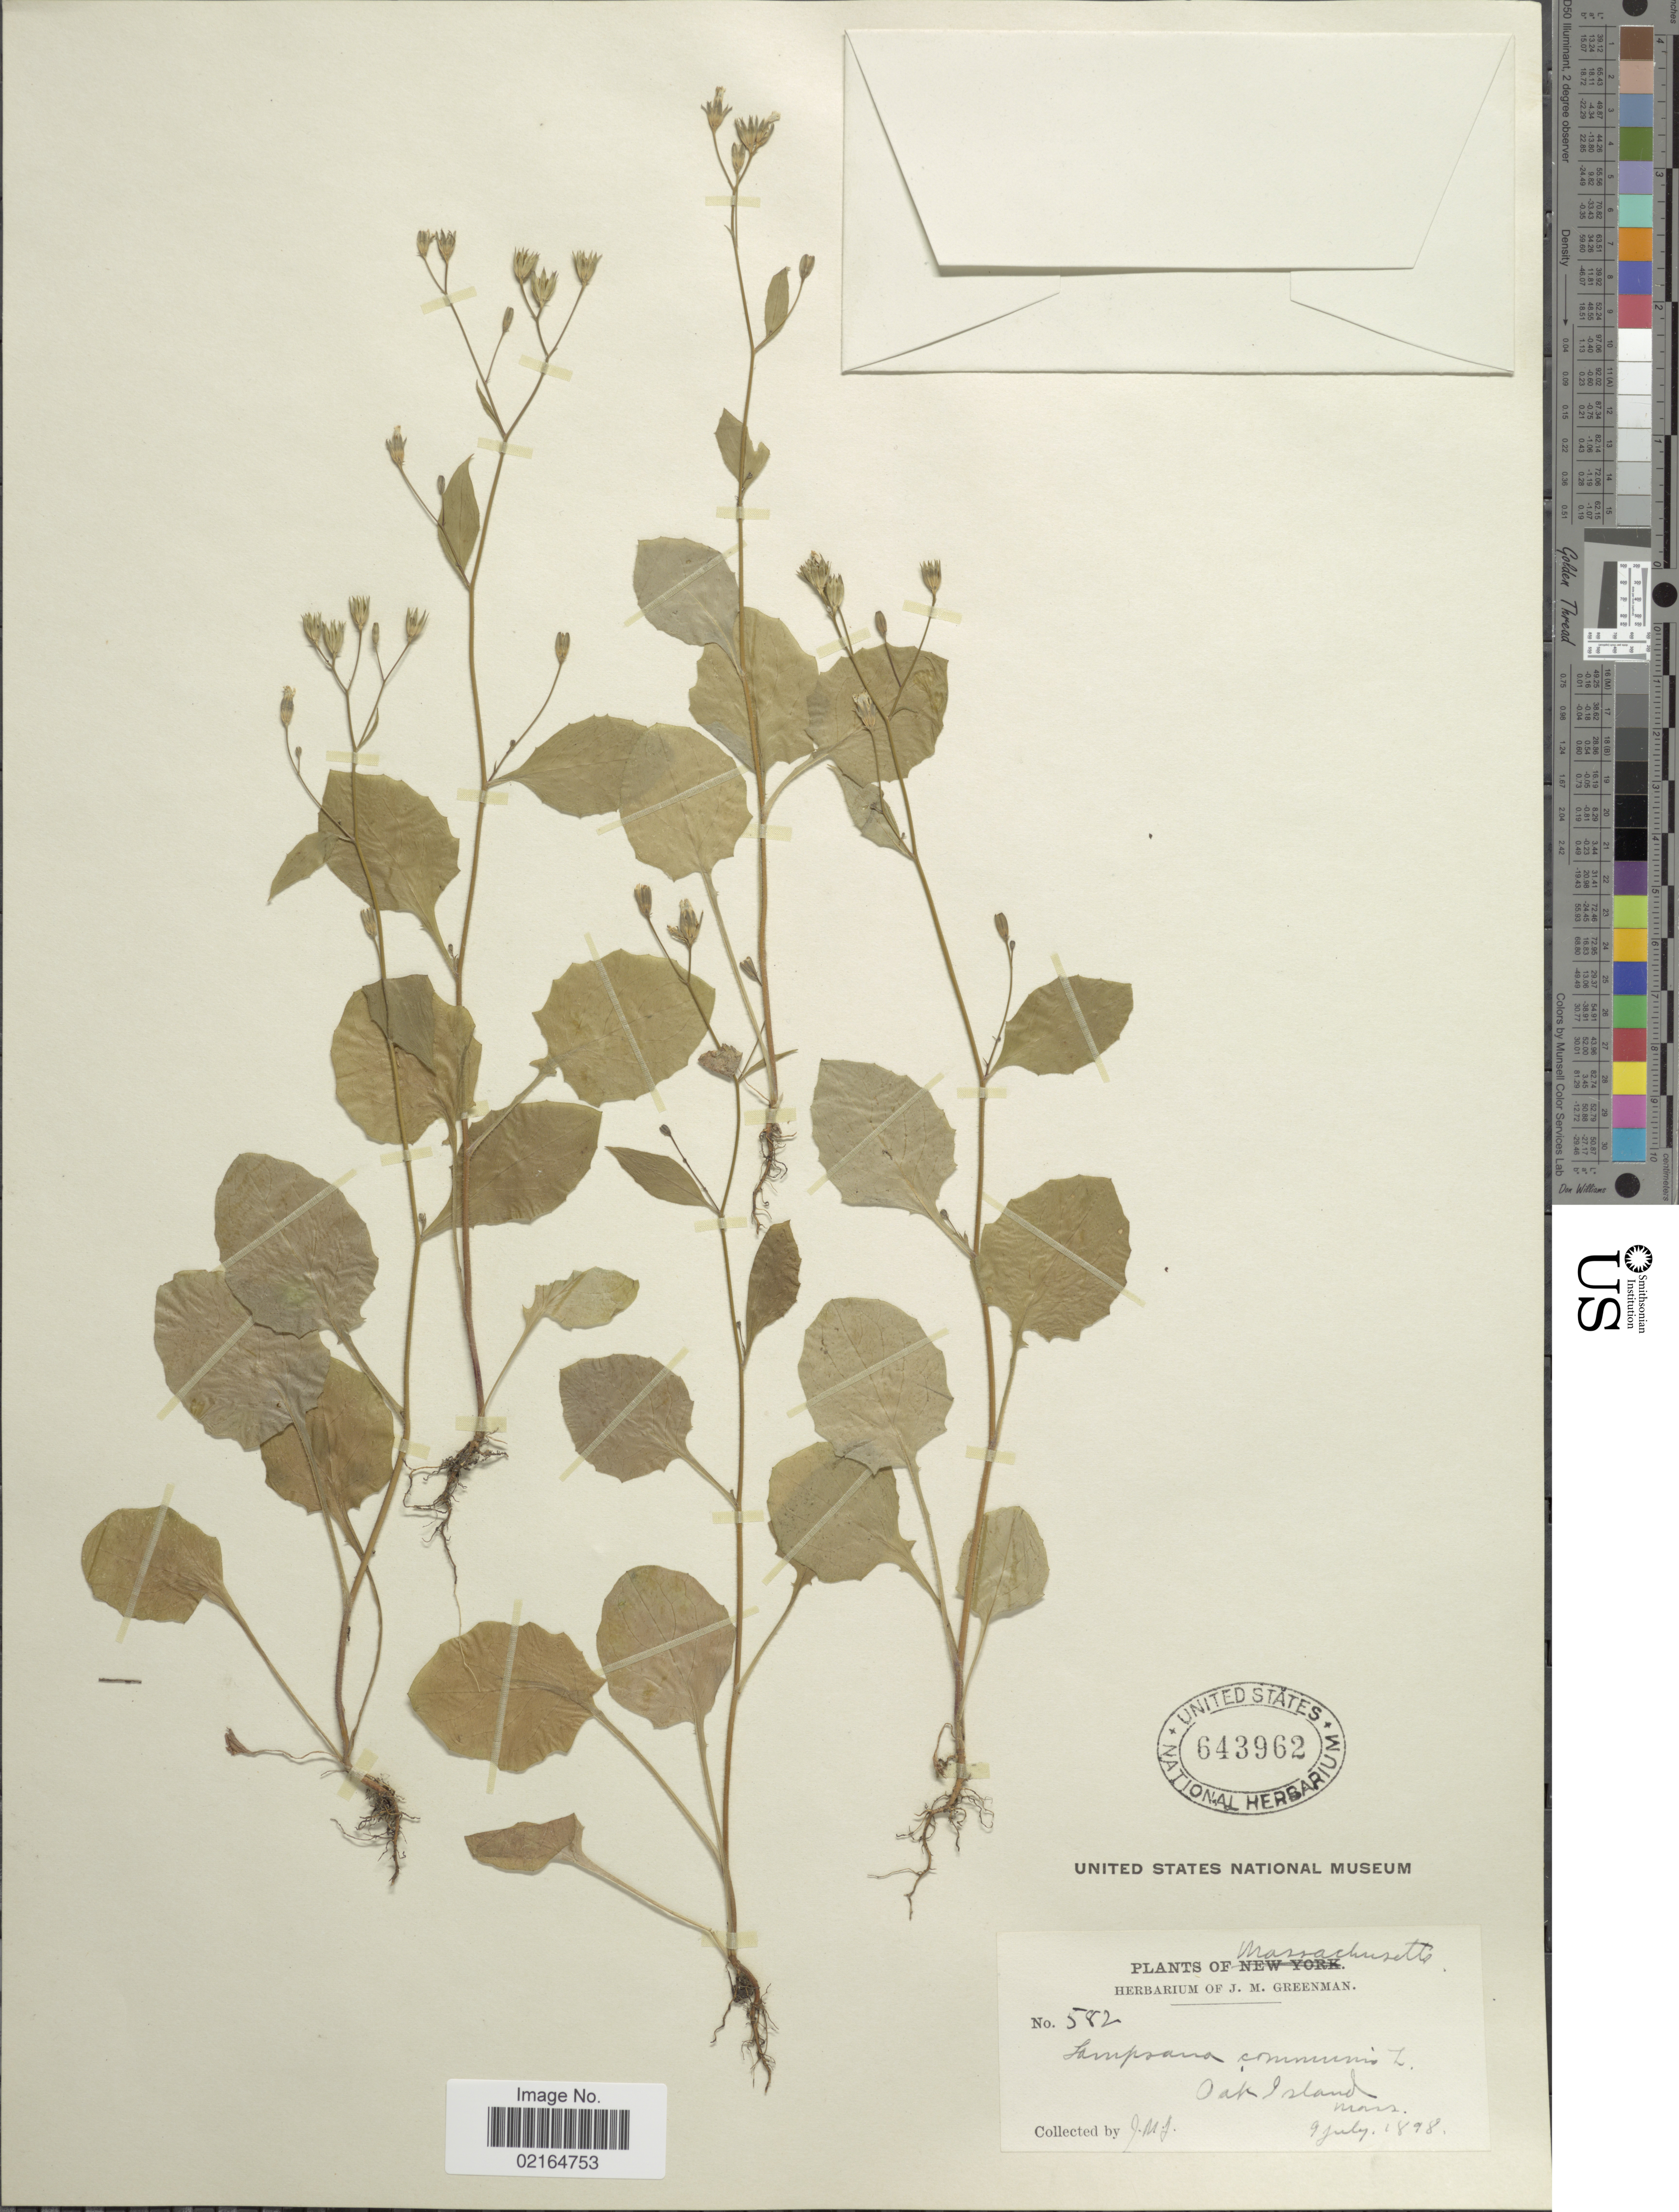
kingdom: Plantae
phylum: Tracheophyta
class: Magnoliopsida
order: Asterales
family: Asteraceae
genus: Lapsana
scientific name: Lapsana communis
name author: L.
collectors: J. M. Greenman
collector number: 582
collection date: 1898-07-09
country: United States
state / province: Massachusetts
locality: Oak Island.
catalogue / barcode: US 643962